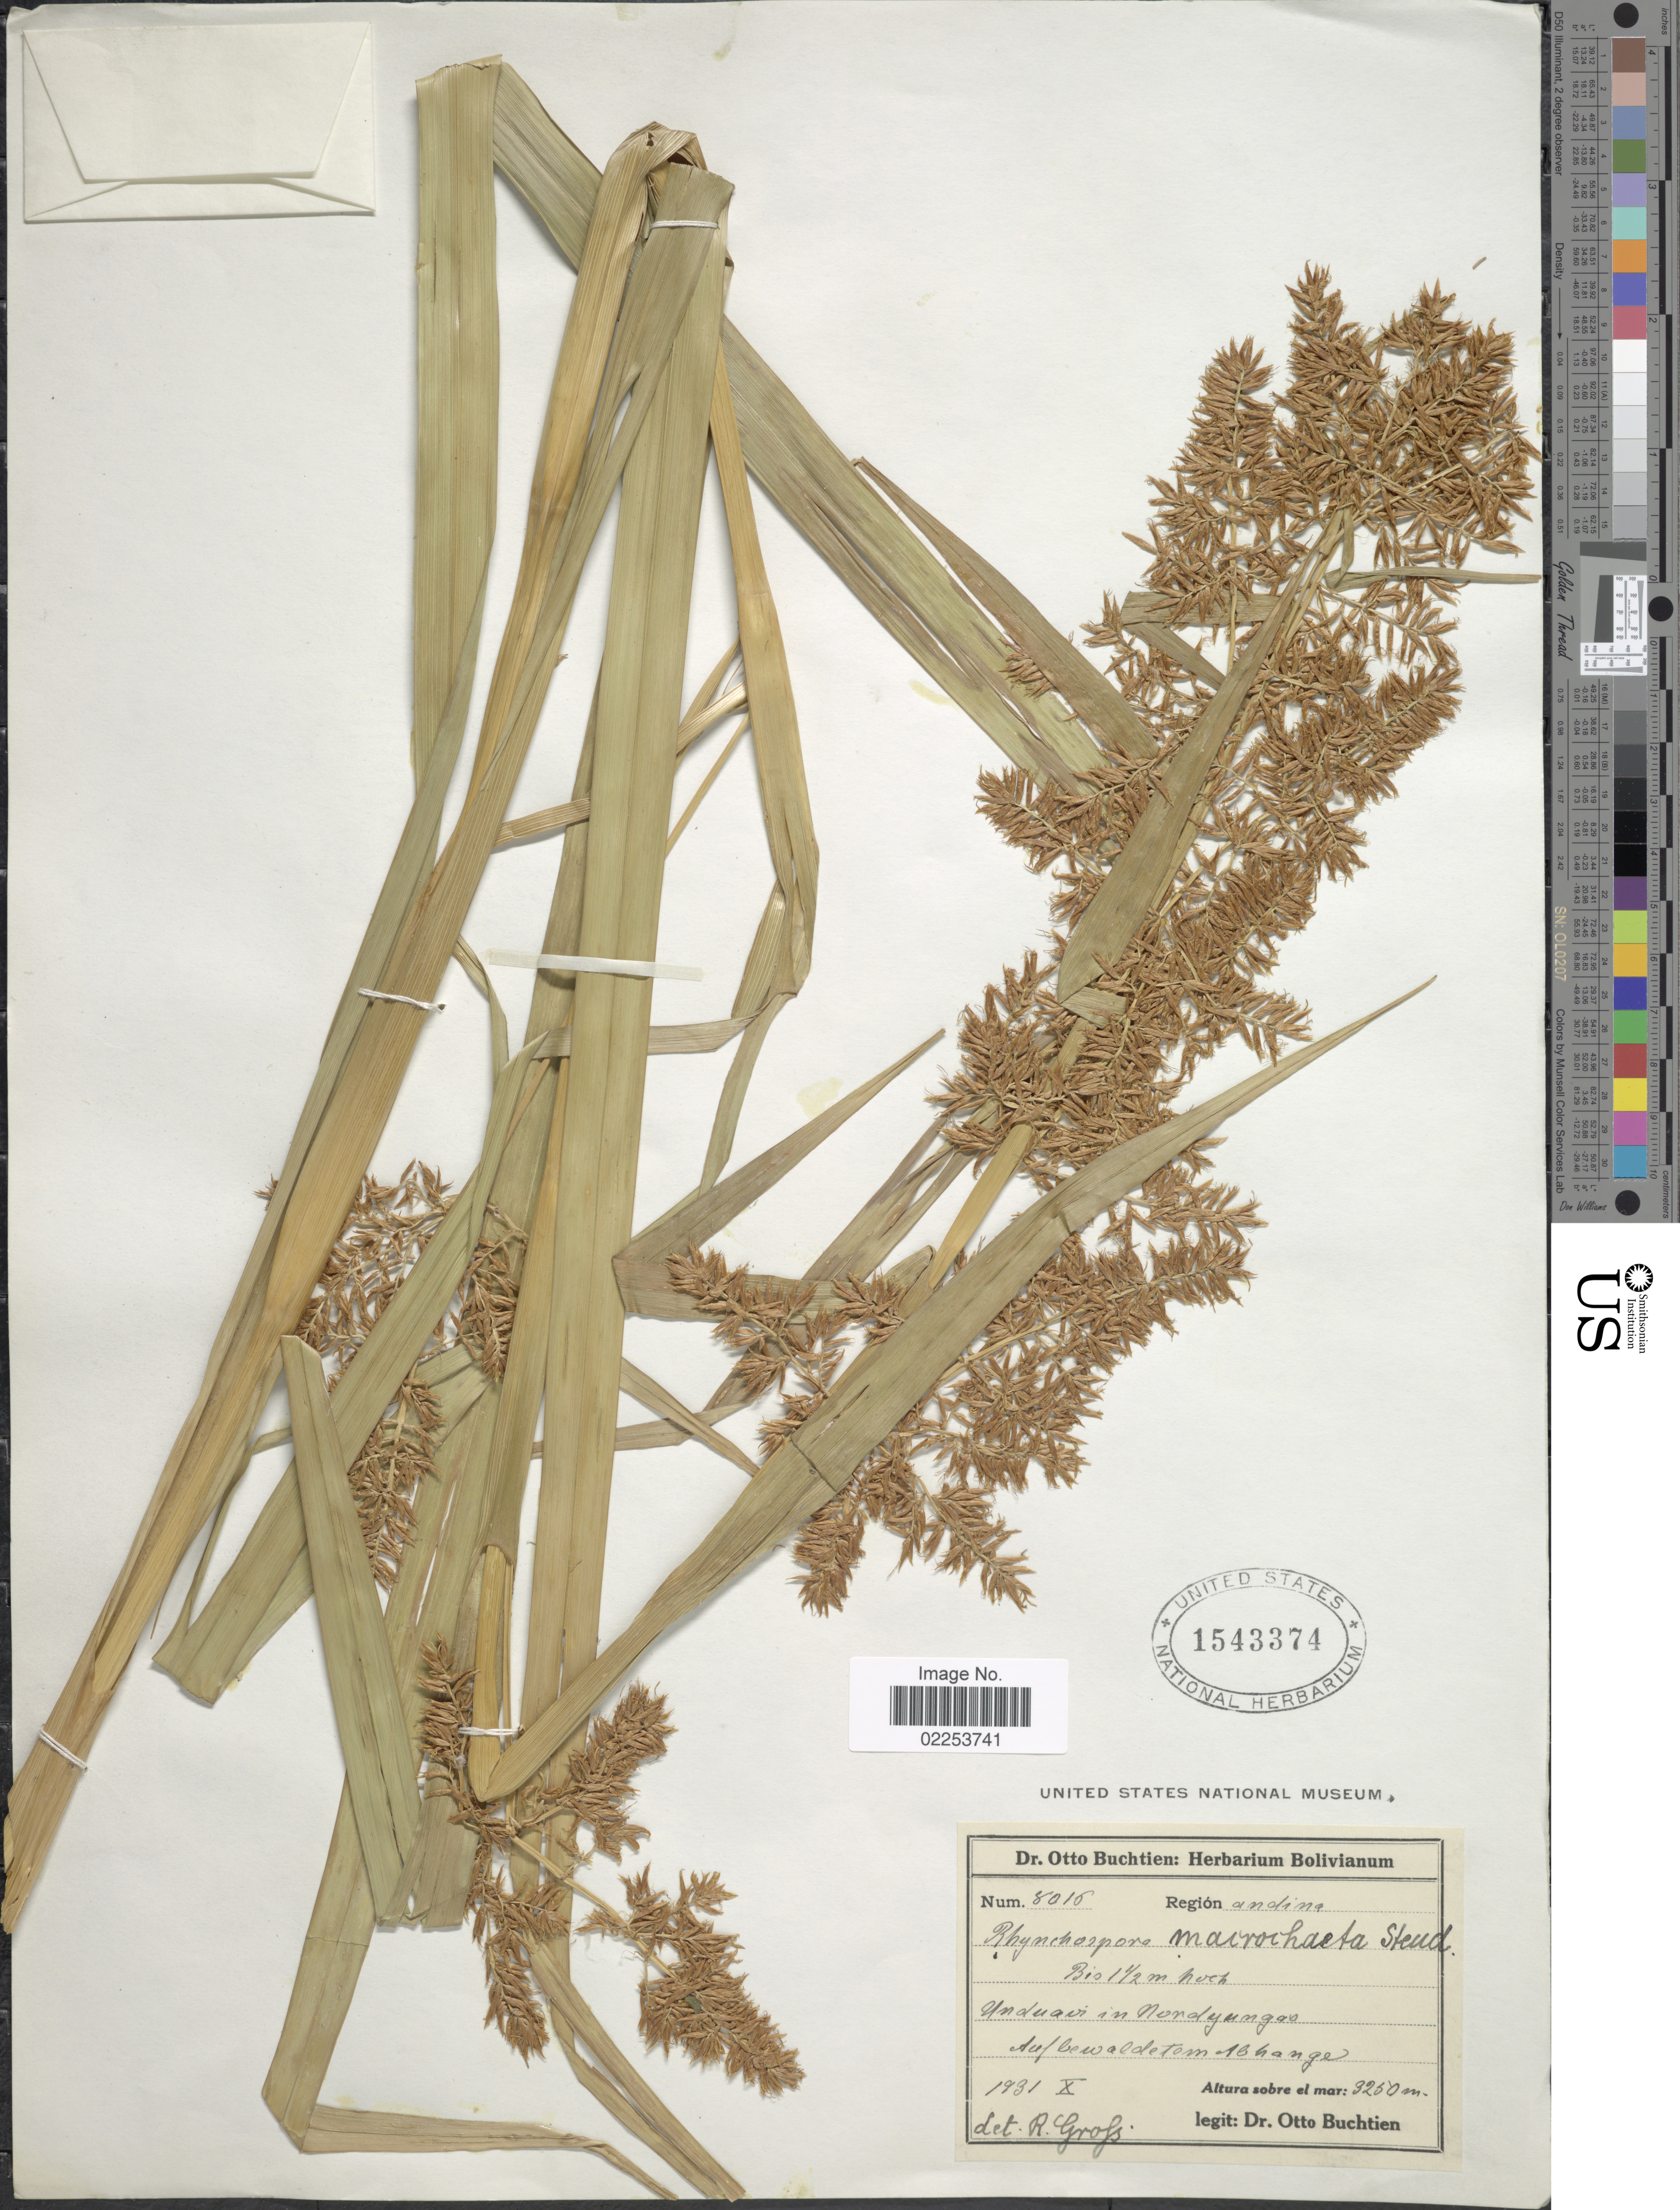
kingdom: Plantae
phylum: Tracheophyta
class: Liliopsida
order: Poales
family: Cyperaceae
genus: Rhynchospora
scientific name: Rhynchospora aristata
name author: Boeckeler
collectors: O. Buchtien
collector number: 8016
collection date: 1931-10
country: Bolivia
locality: Region Andina, Unduavi in Nordyungas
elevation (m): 3250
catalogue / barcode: US 1543374